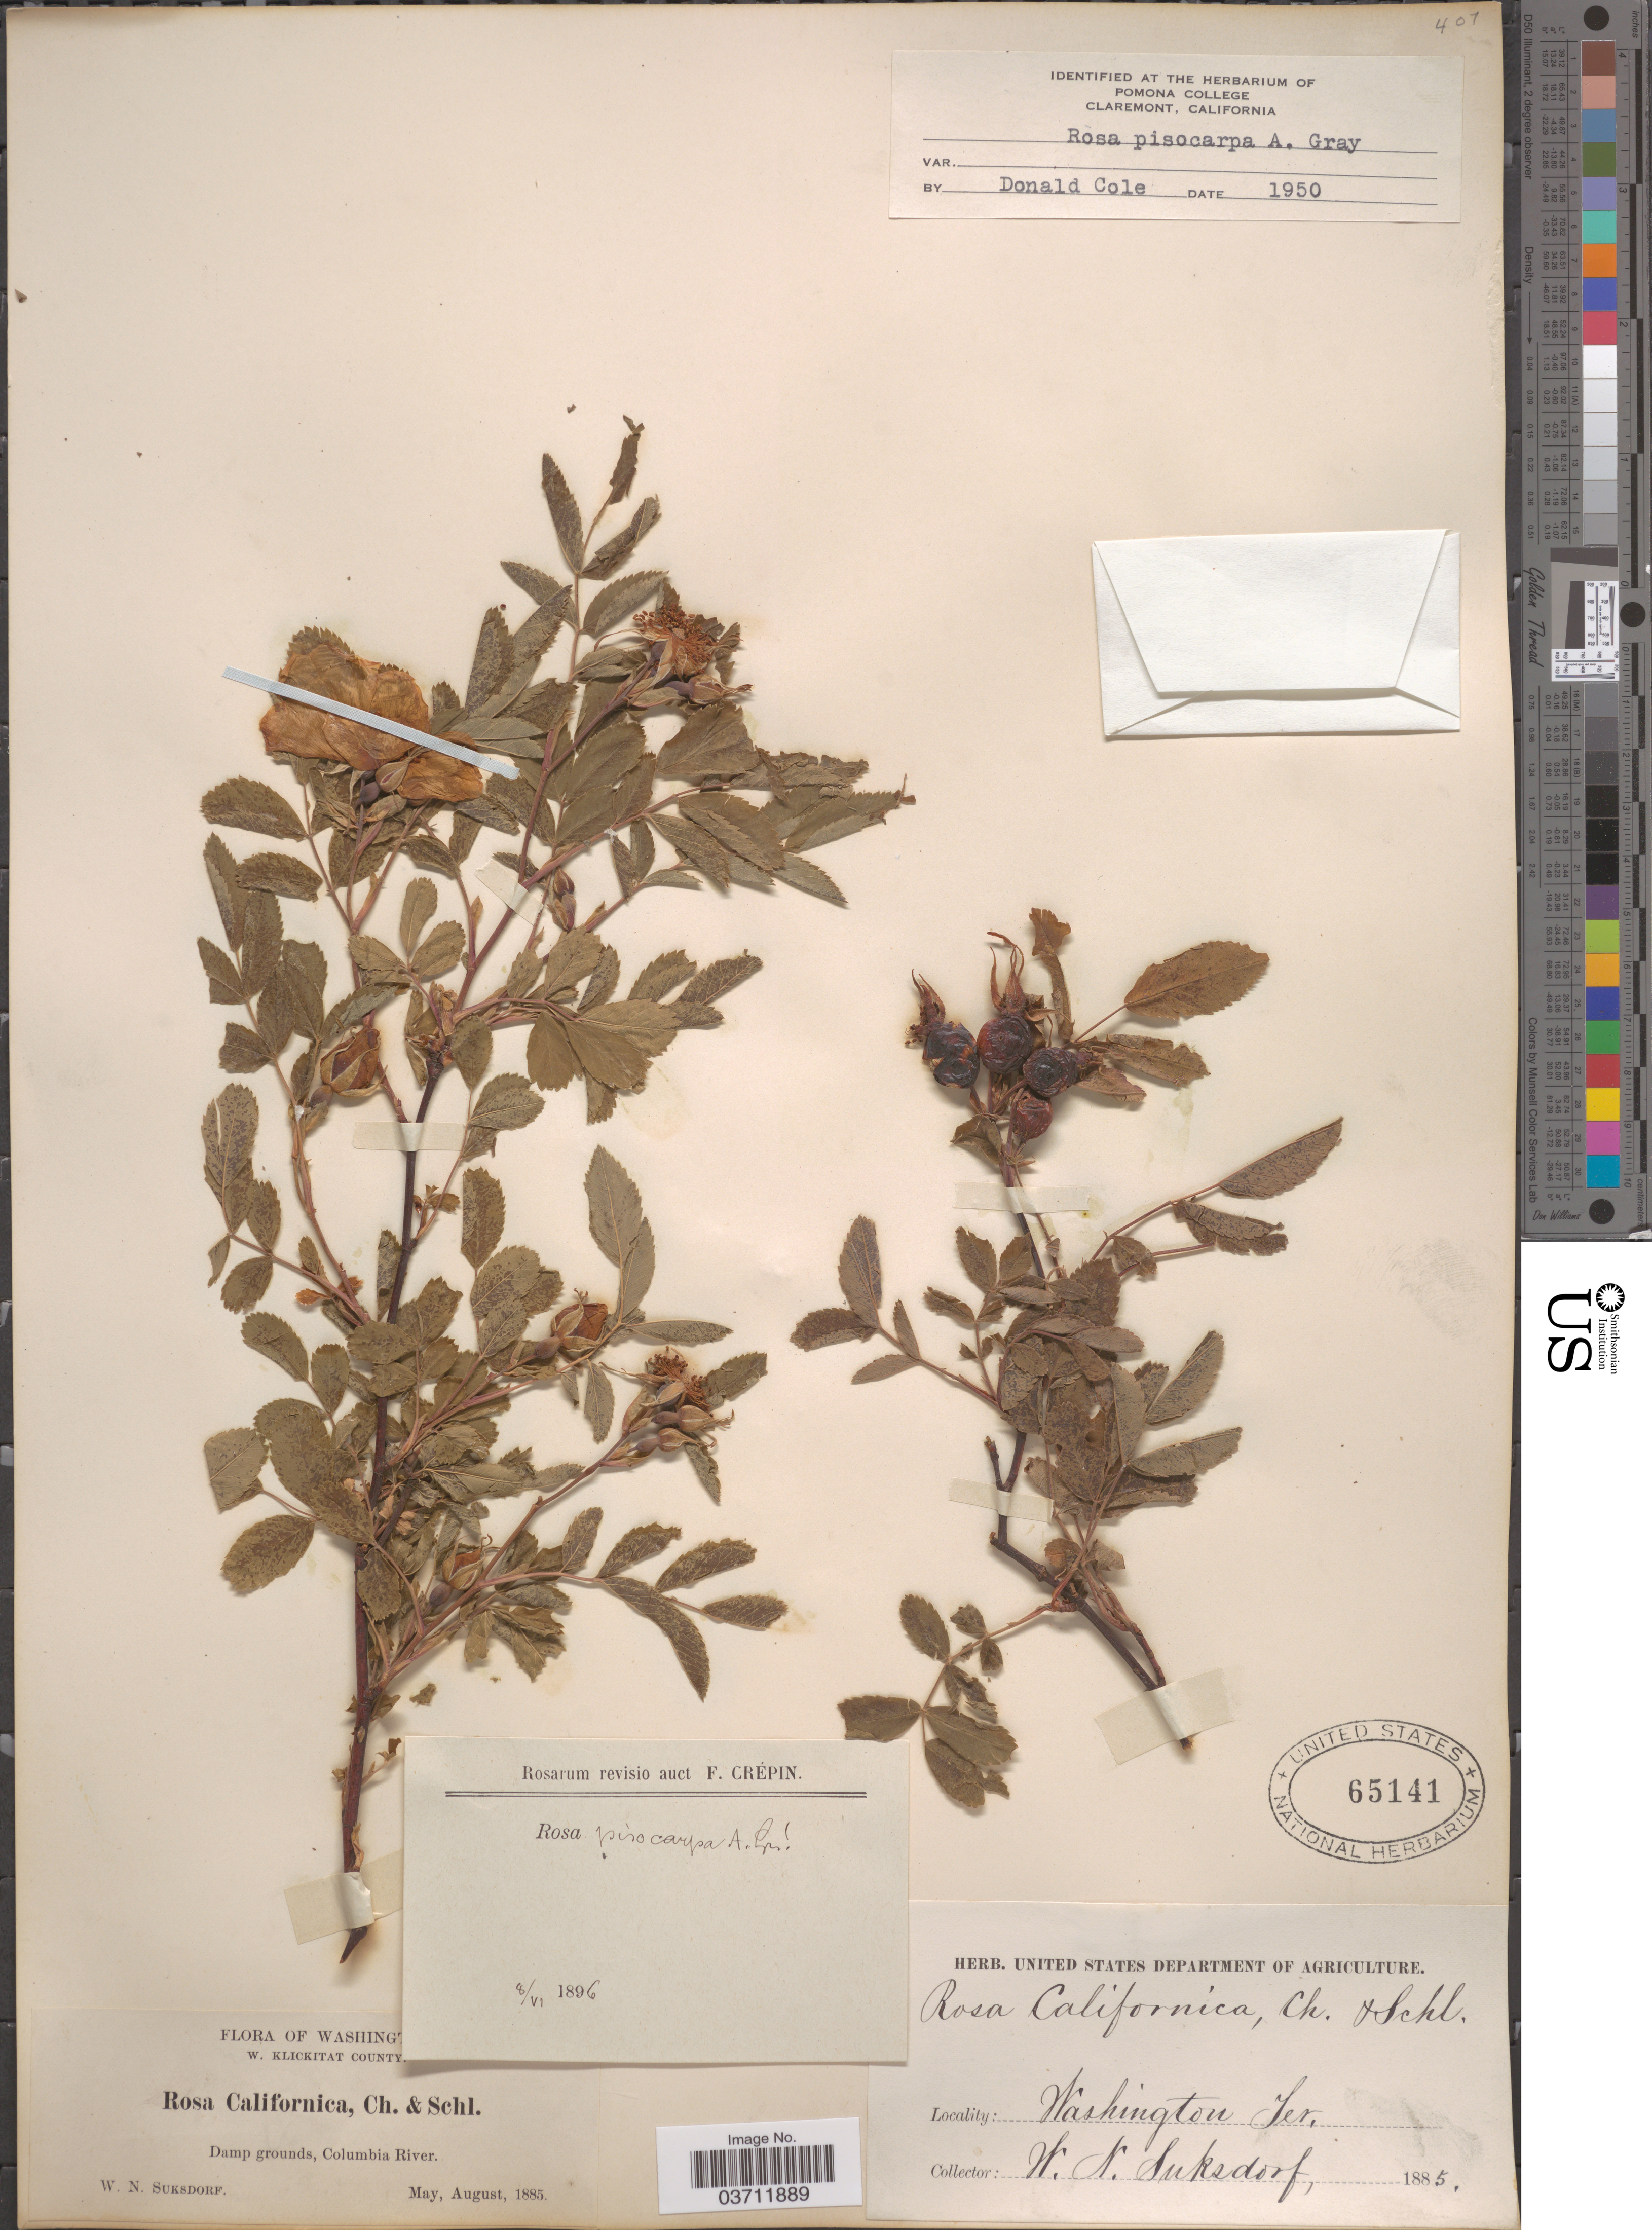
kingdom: Plantae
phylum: Tracheophyta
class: Magnoliopsida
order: Rosales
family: Rosaceae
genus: Rosa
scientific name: Rosa pisocarpa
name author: A. Gray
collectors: W. N. Suksdorf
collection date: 1885-05/1885-08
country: United States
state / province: Washington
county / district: Klickitat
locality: Washington Ter. W. Klickitat County. Columbia River.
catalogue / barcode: US 65141